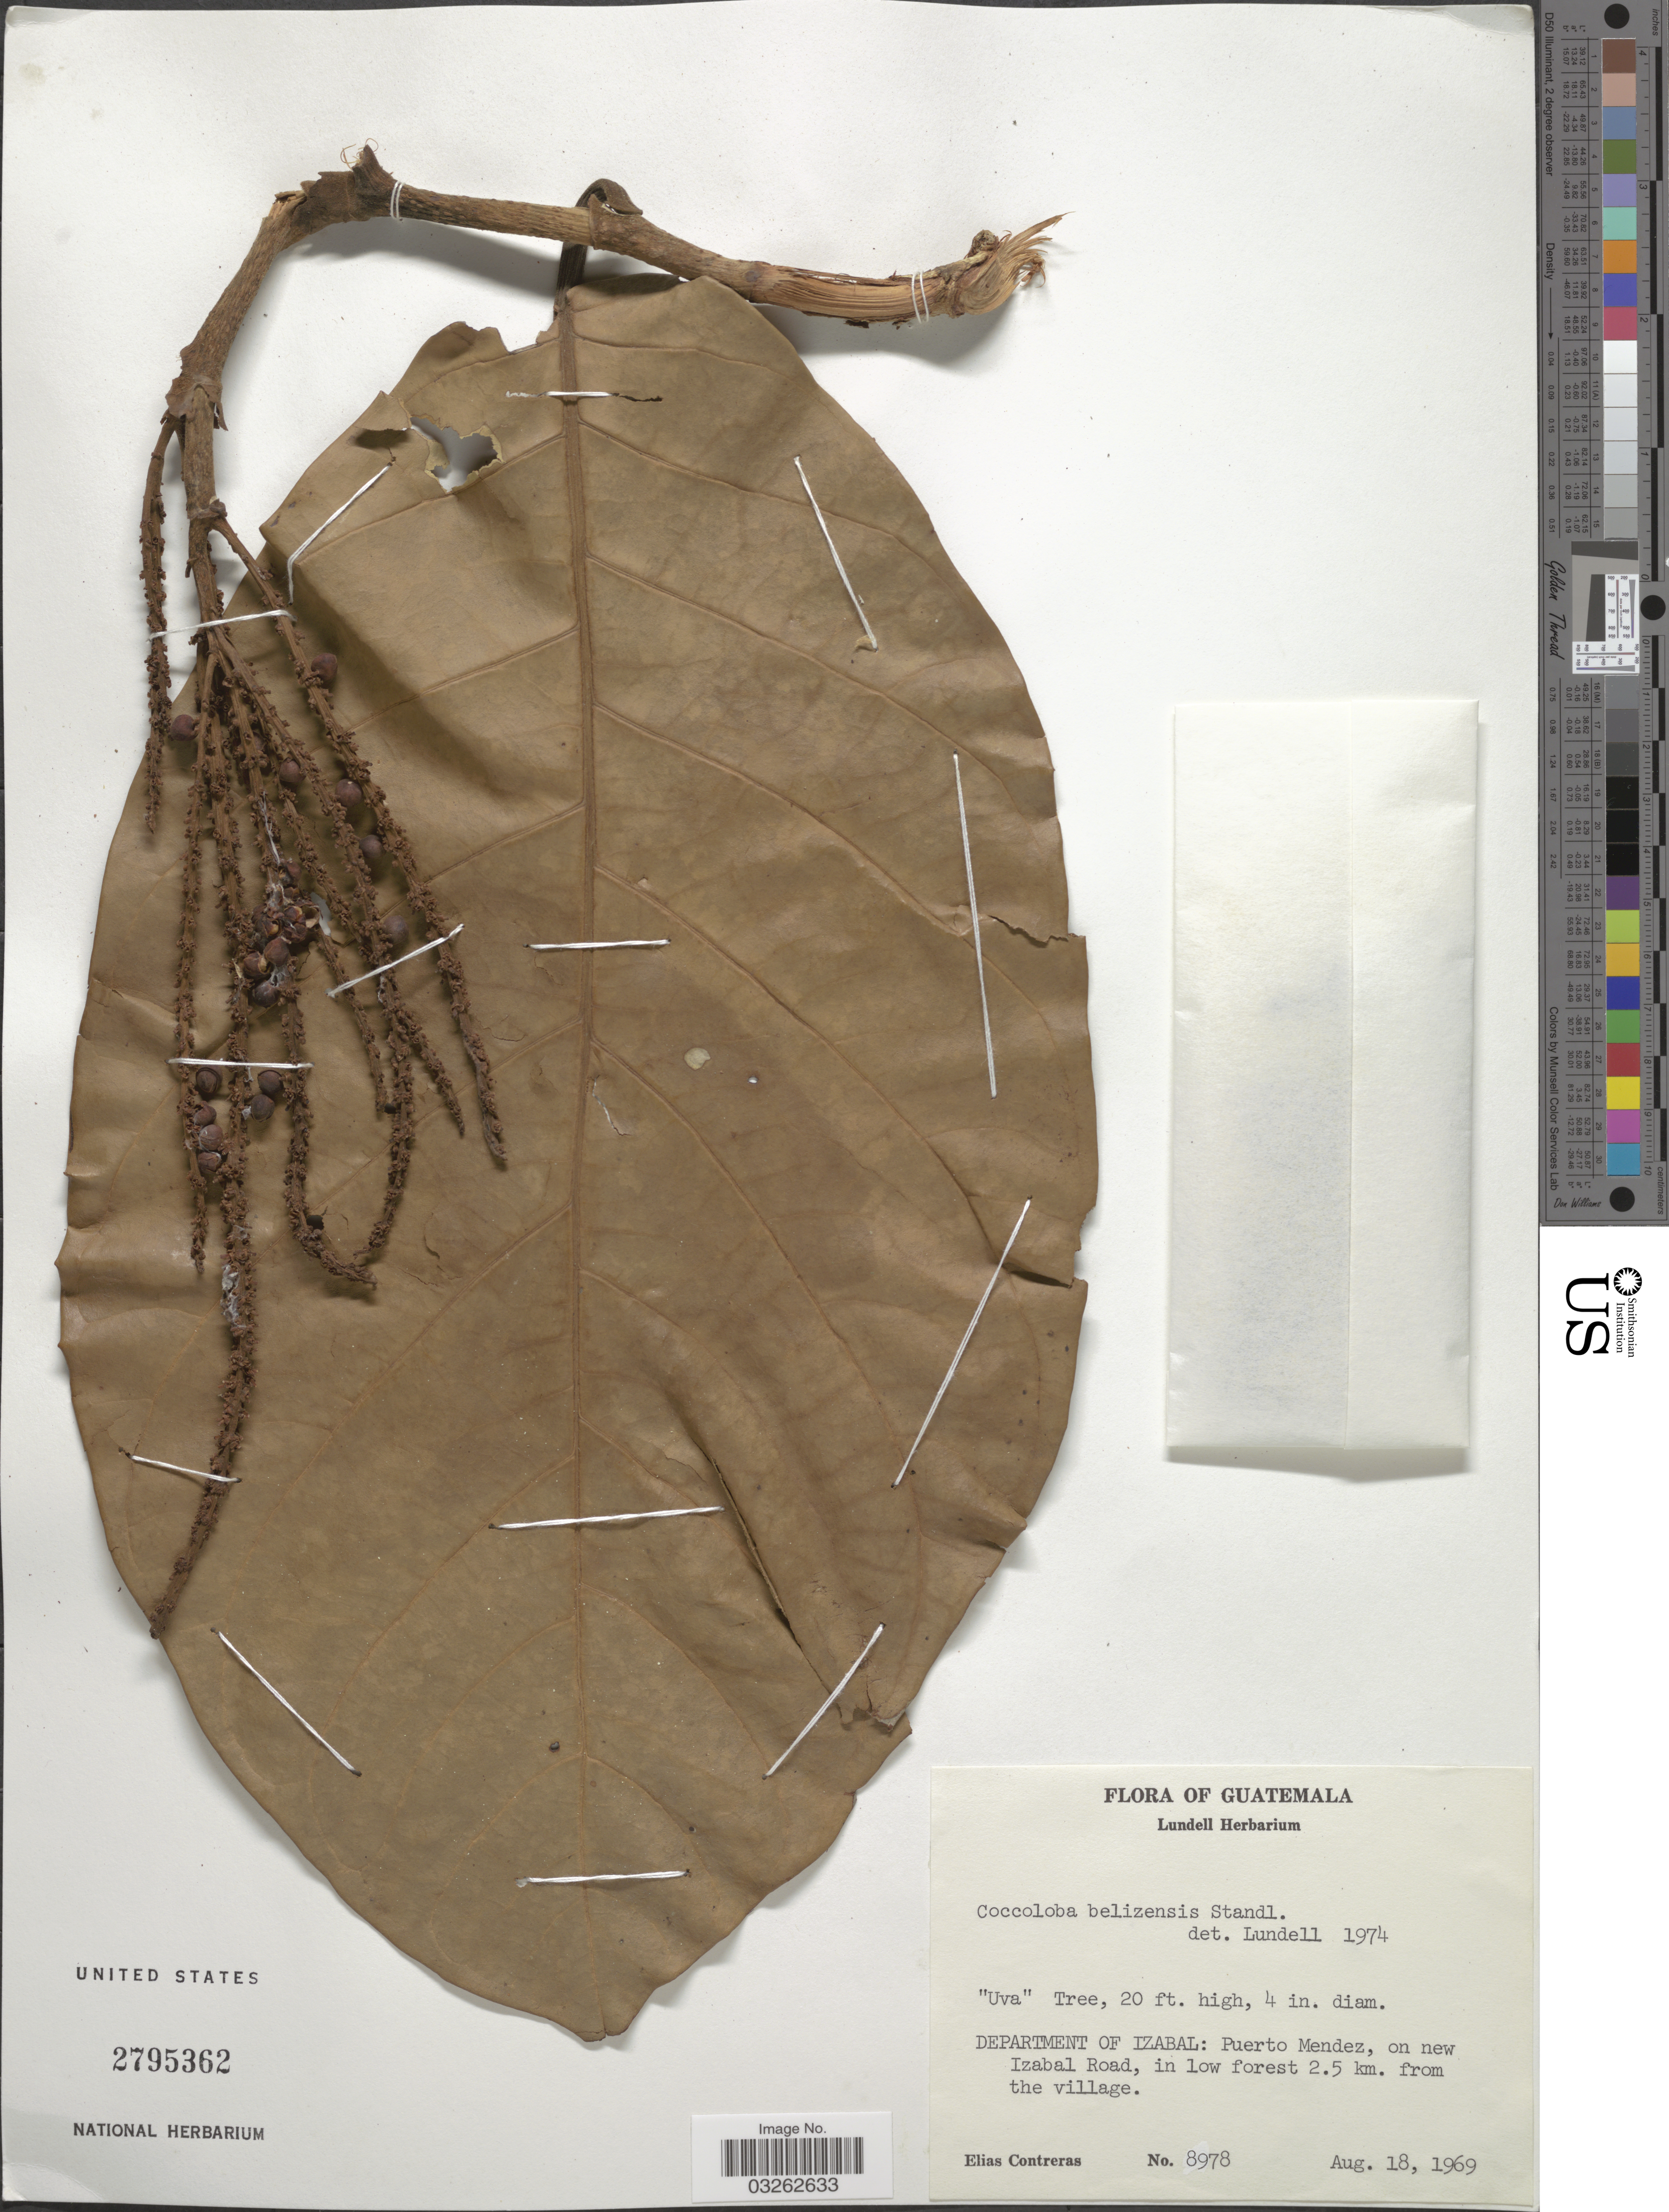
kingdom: Plantae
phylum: Tracheophyta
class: Magnoliopsida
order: Caryophyllales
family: Polygonaceae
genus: Coccoloba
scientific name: Coccoloba belizensis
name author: Standl.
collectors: E. Contreras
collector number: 8978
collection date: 1969-08-18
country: Guatemala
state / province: Izabal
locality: Department of Izabal: Puerto Mendez, on new Izabal Road, in low forest 2.5 km. from the village.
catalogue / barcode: US 2795362